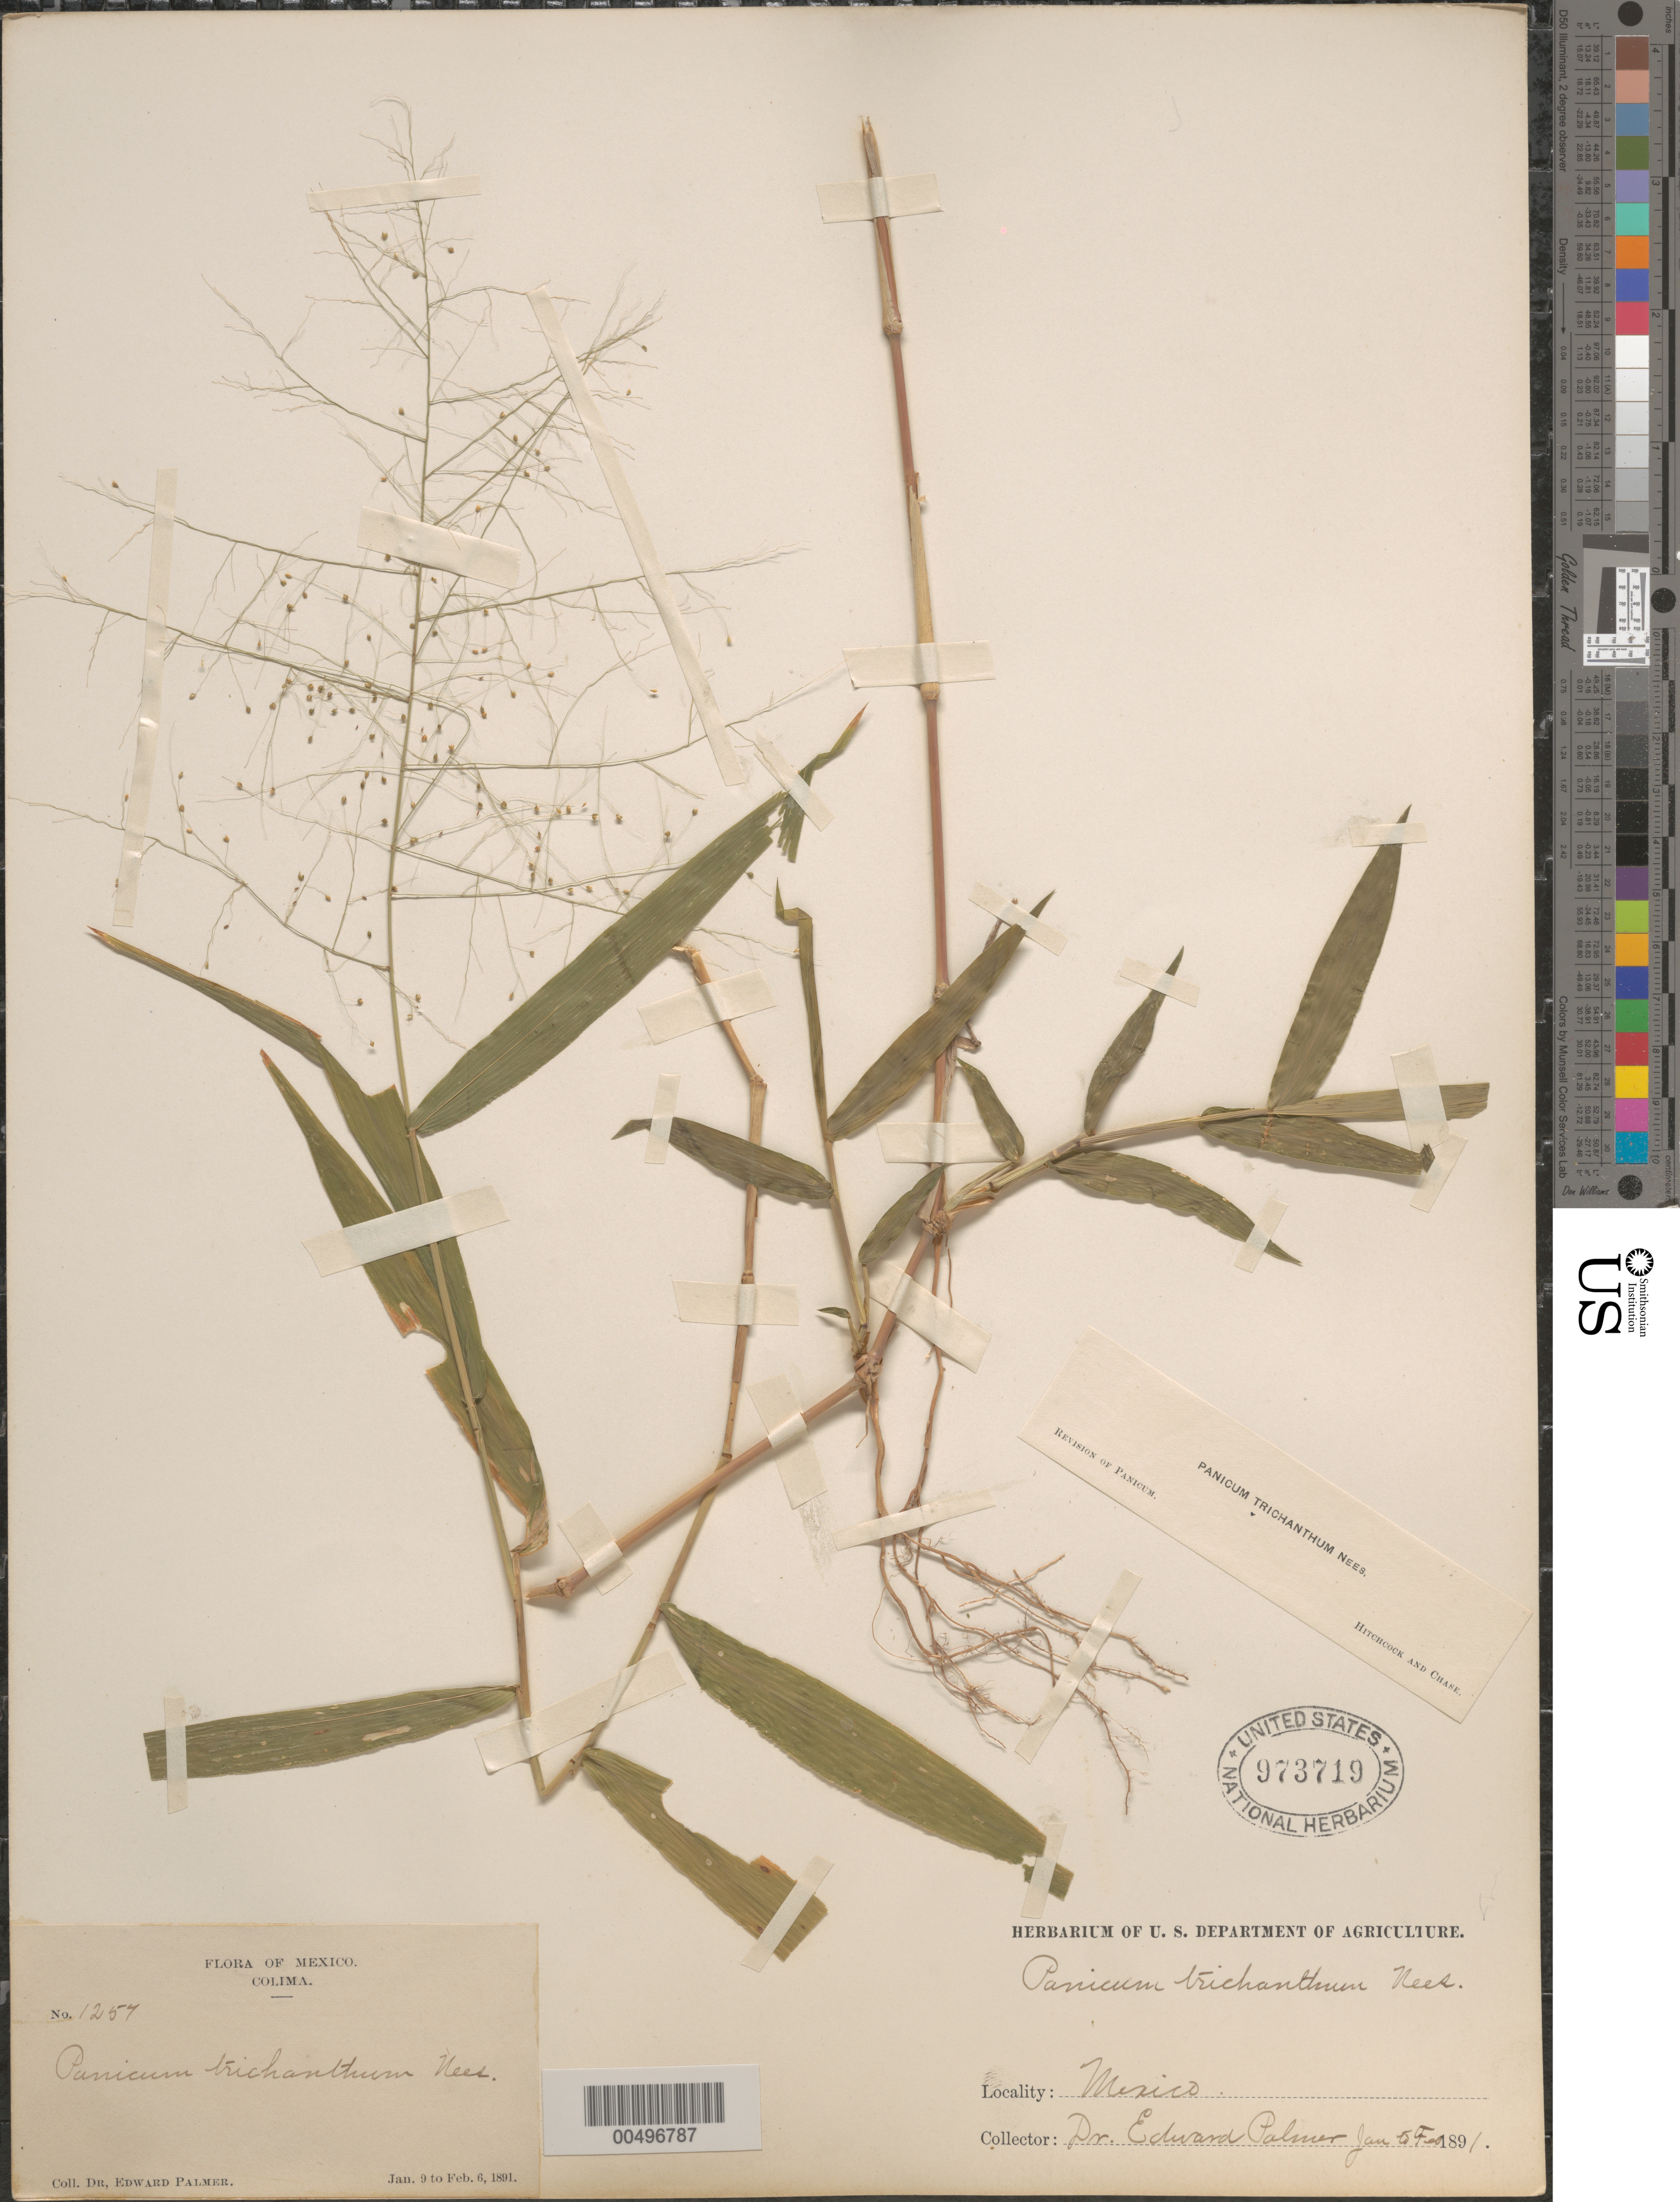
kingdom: Plantae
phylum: Tracheophyta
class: Liliopsida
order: Poales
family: Poaceae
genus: Panicum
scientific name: Panicum trichanthum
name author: Nees in Mart.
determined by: Hitchcock, A. S.; Chase, [M.] A.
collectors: E. Palmer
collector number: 1257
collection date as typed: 9 Jan 1891 to 6 Feb 1891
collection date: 1891-01-09/1891-02-06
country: Mexico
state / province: Colima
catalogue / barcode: US 973719